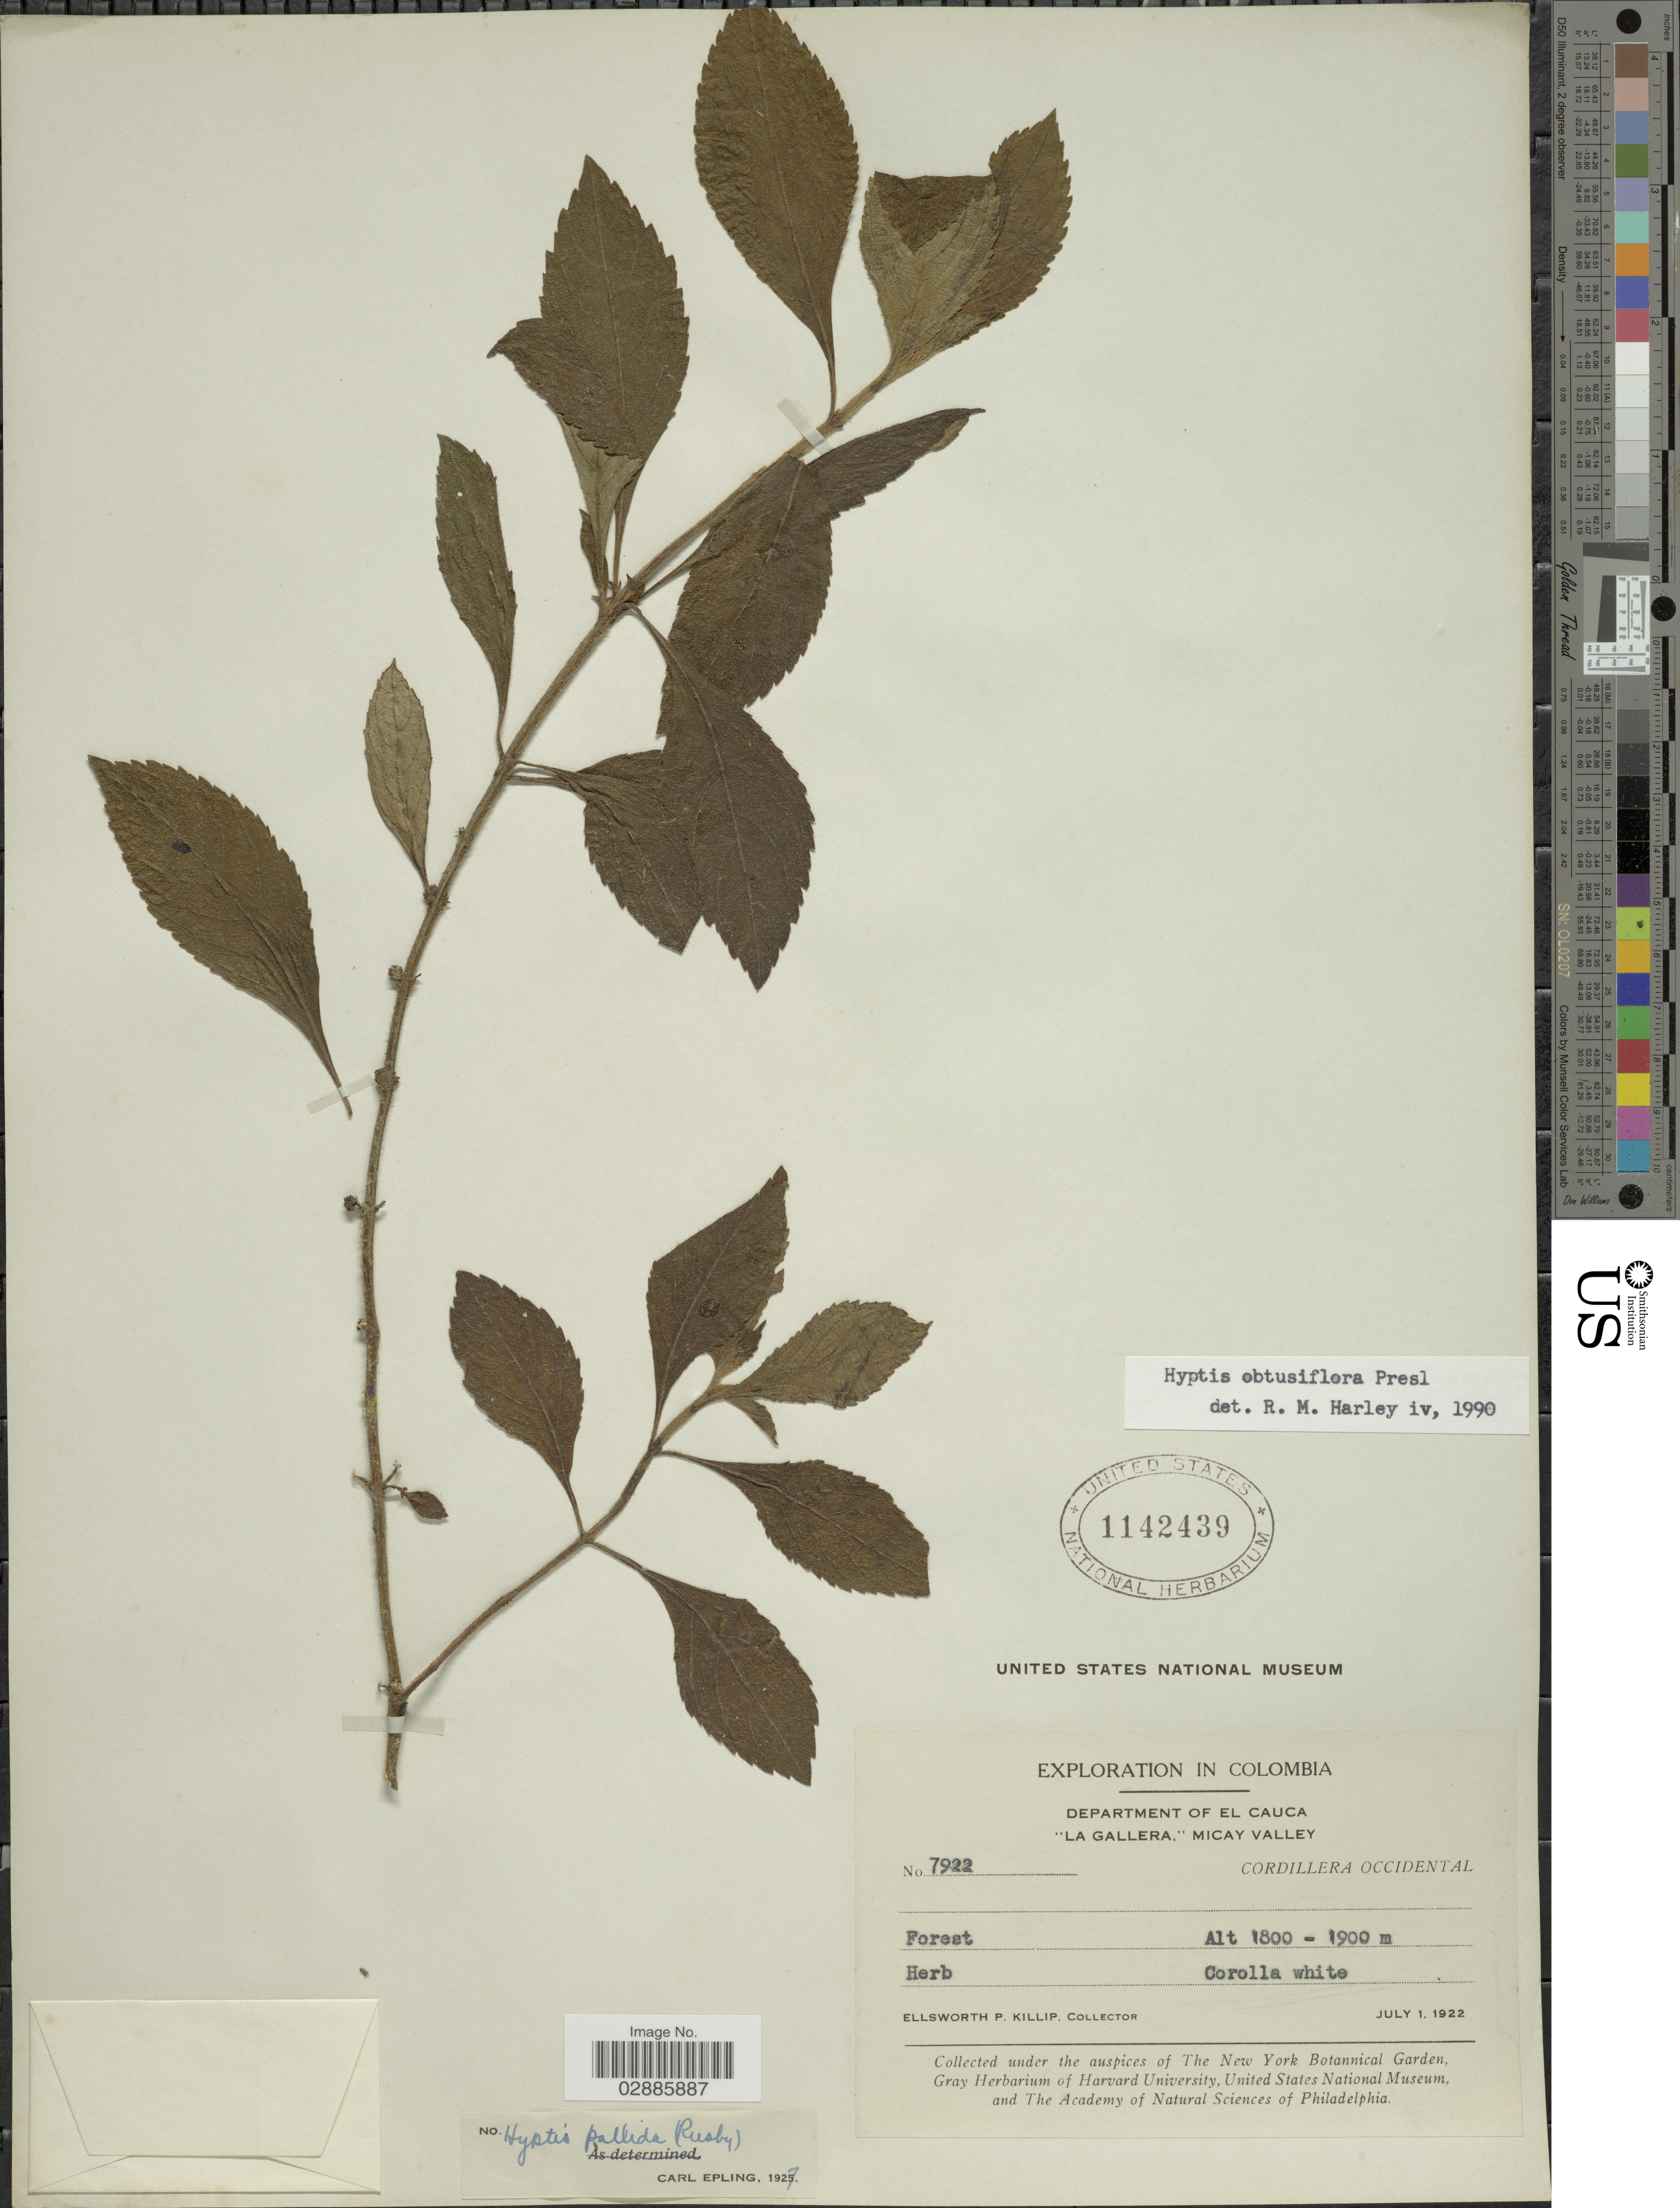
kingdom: Plantae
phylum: Tracheophyta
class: Magnoliopsida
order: Lamiales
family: Lamiaceae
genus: Hyptis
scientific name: Hyptis obtusiflora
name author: C. Presl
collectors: E. P. Killip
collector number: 7922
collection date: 1922-07-01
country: Colombia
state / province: Cauca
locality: Department of El Cauca, "La Gallera," Micay Valley, Cordillera Occidental.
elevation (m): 1800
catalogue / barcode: US 1142439